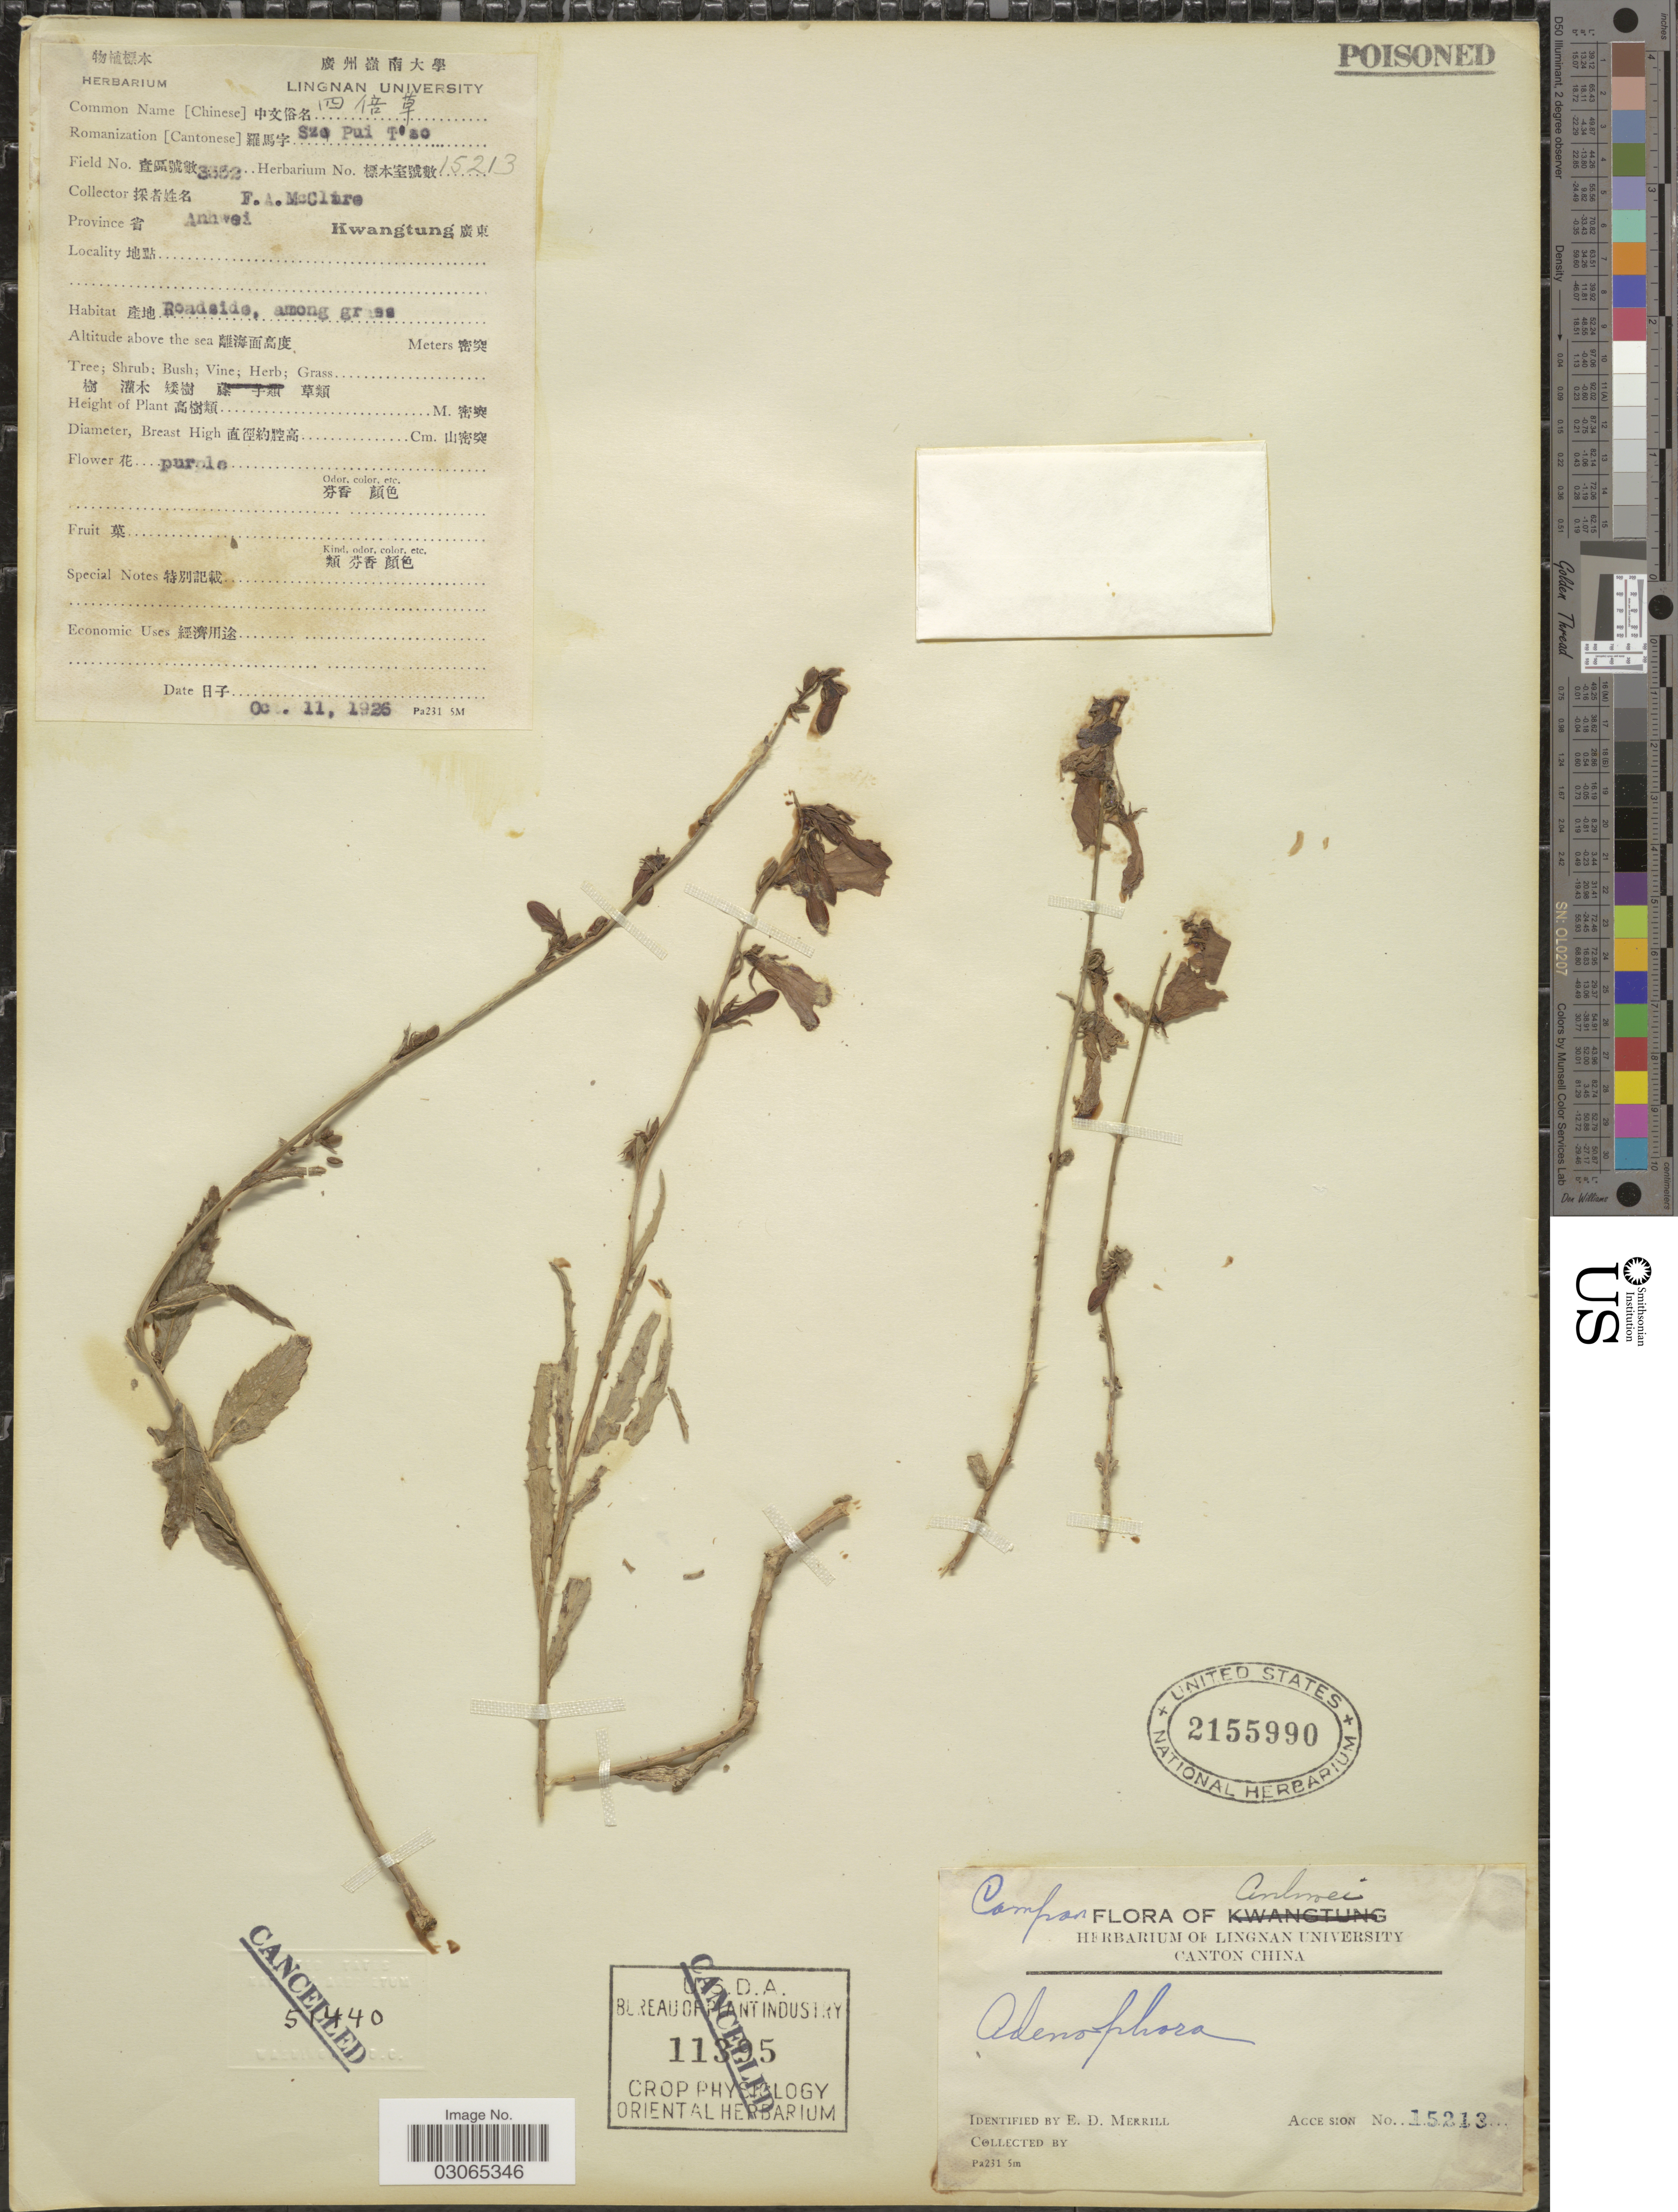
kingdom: Plantae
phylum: Tracheophyta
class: Magnoliopsida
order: Asterales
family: Campanulaceae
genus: Adenophora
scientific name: Adenophora sp.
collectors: F. A. McClure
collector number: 3332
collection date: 1926-10-11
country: China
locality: Anhwei, Kwangtung.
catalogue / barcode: US 2155990